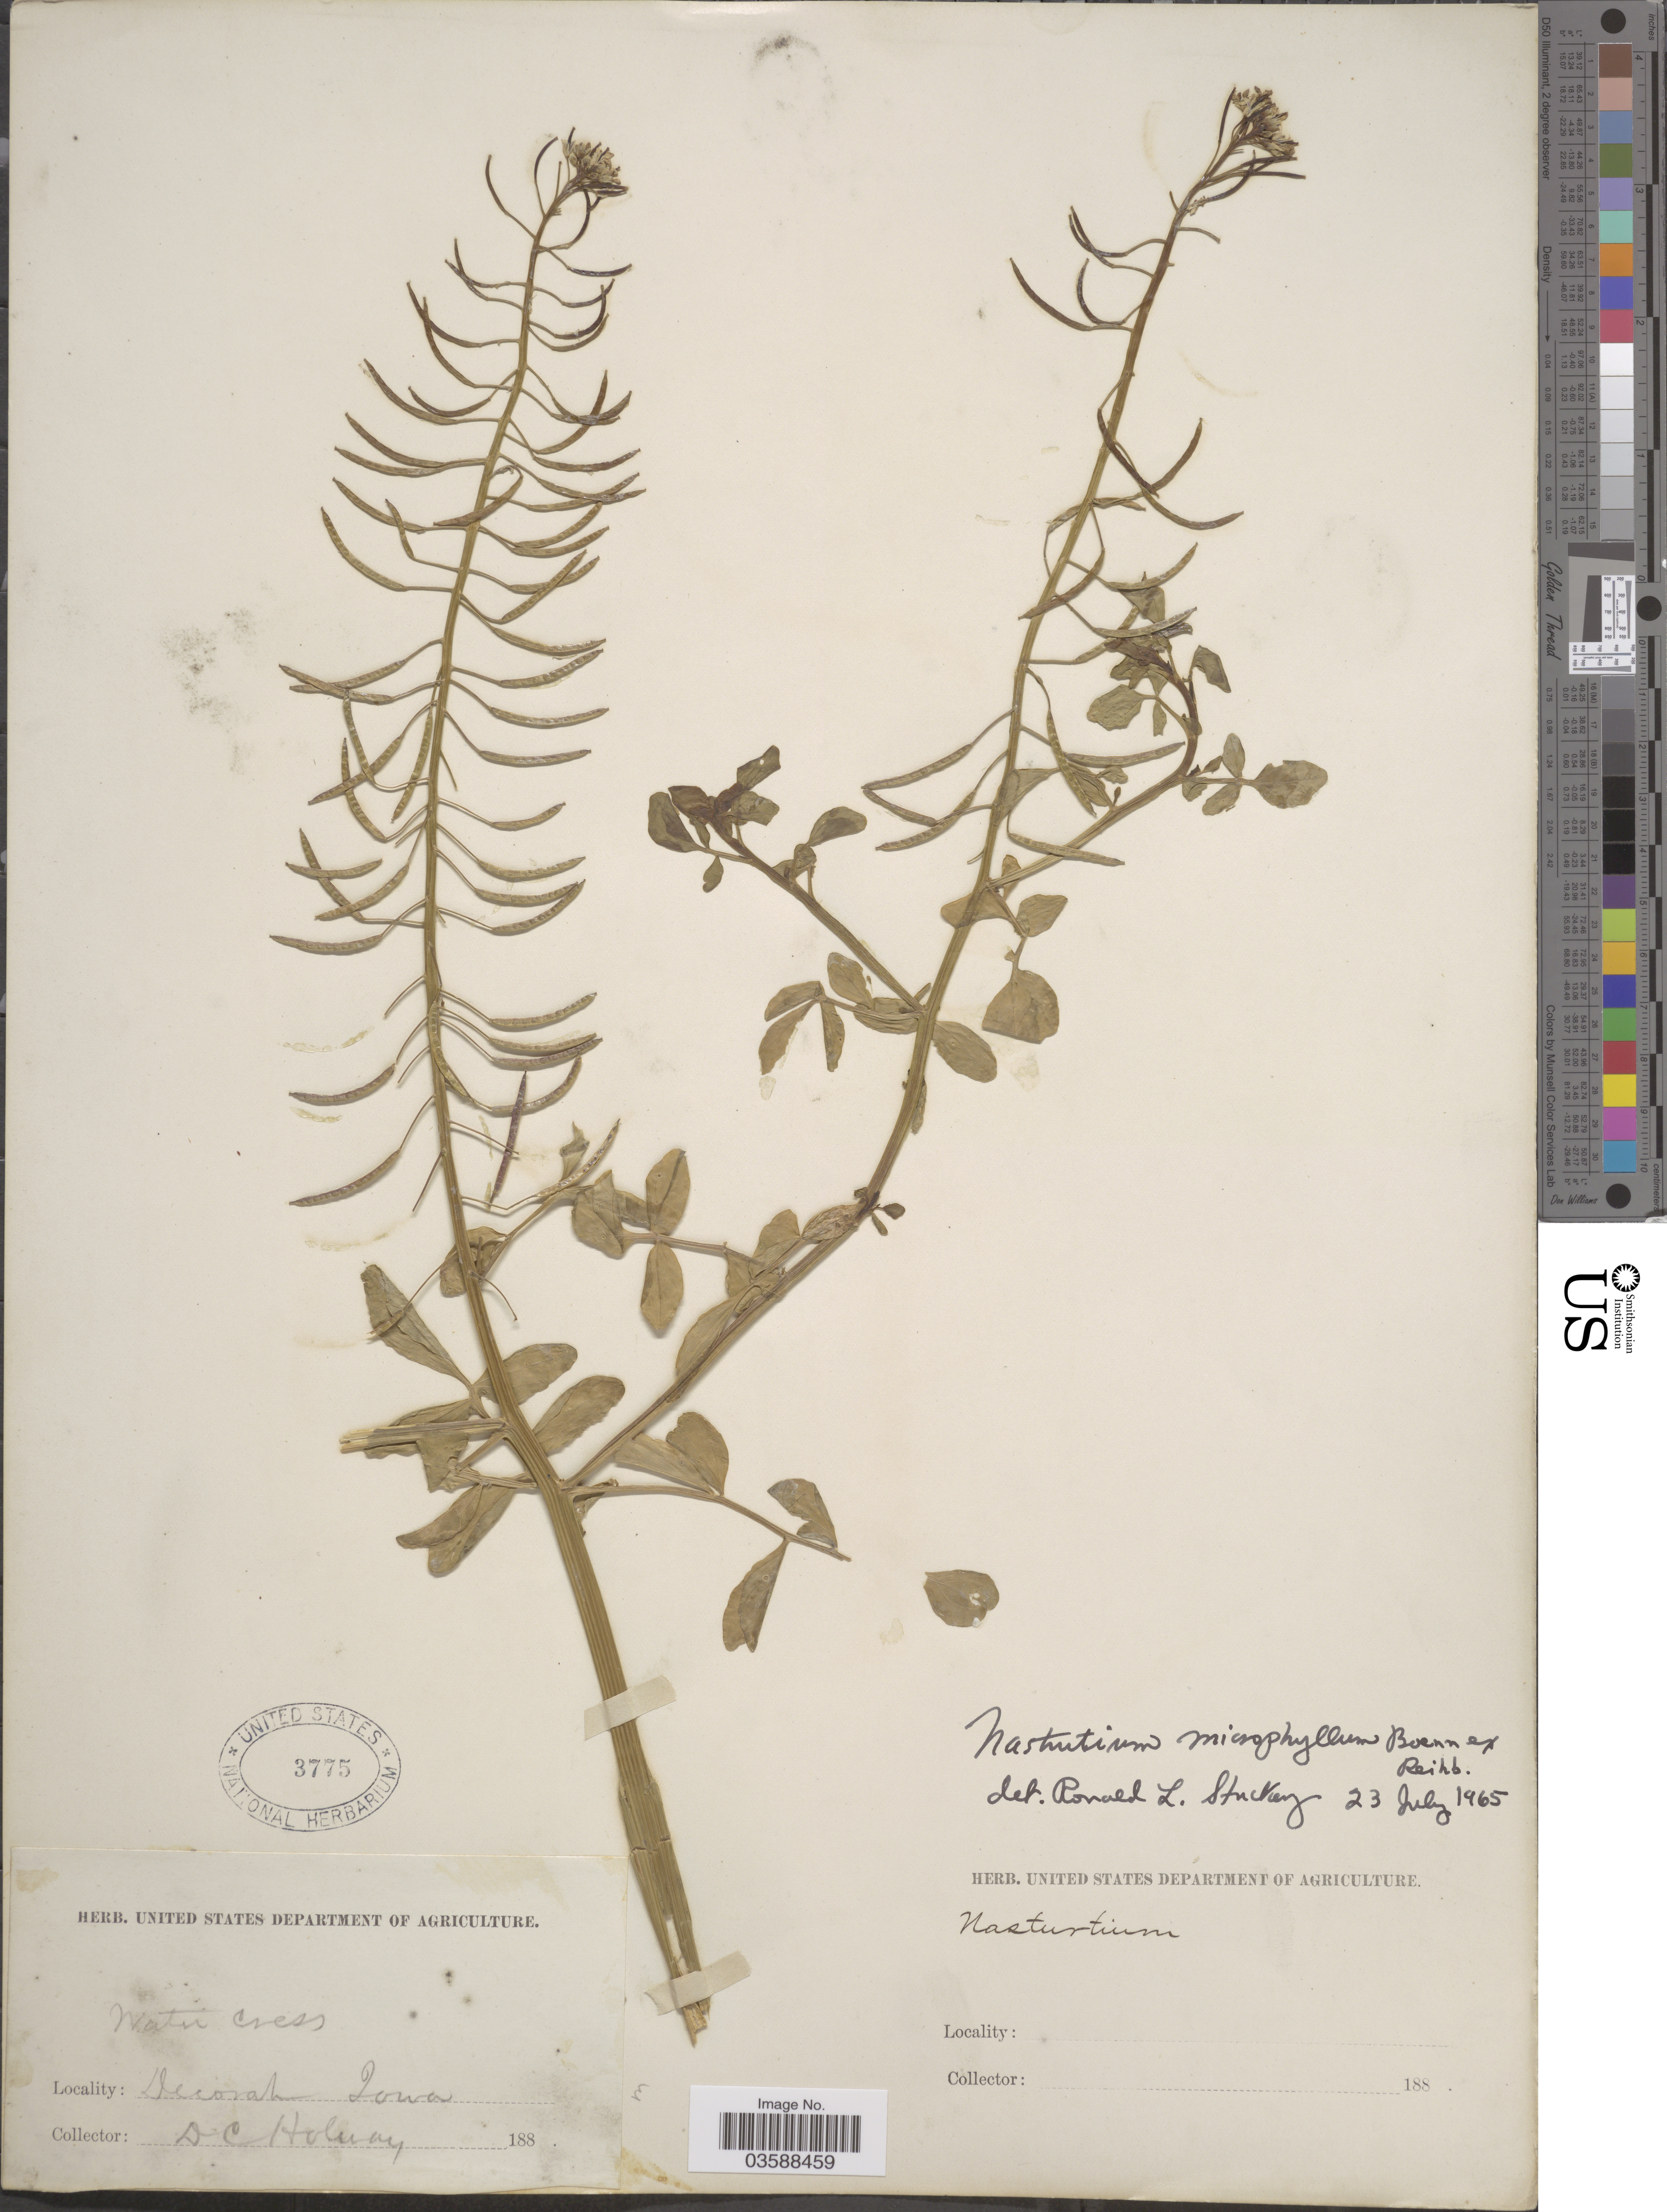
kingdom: Plantae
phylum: Tracheophyta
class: Magnoliopsida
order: Brassicales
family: Brassicaceae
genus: Nasturtium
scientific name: Nasturtium microphyllum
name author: (Boenn.) Rchb.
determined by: Stuckey, R. L.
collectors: D. Holway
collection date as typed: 188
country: United States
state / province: Iowa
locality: Decorah.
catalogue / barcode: US 3775